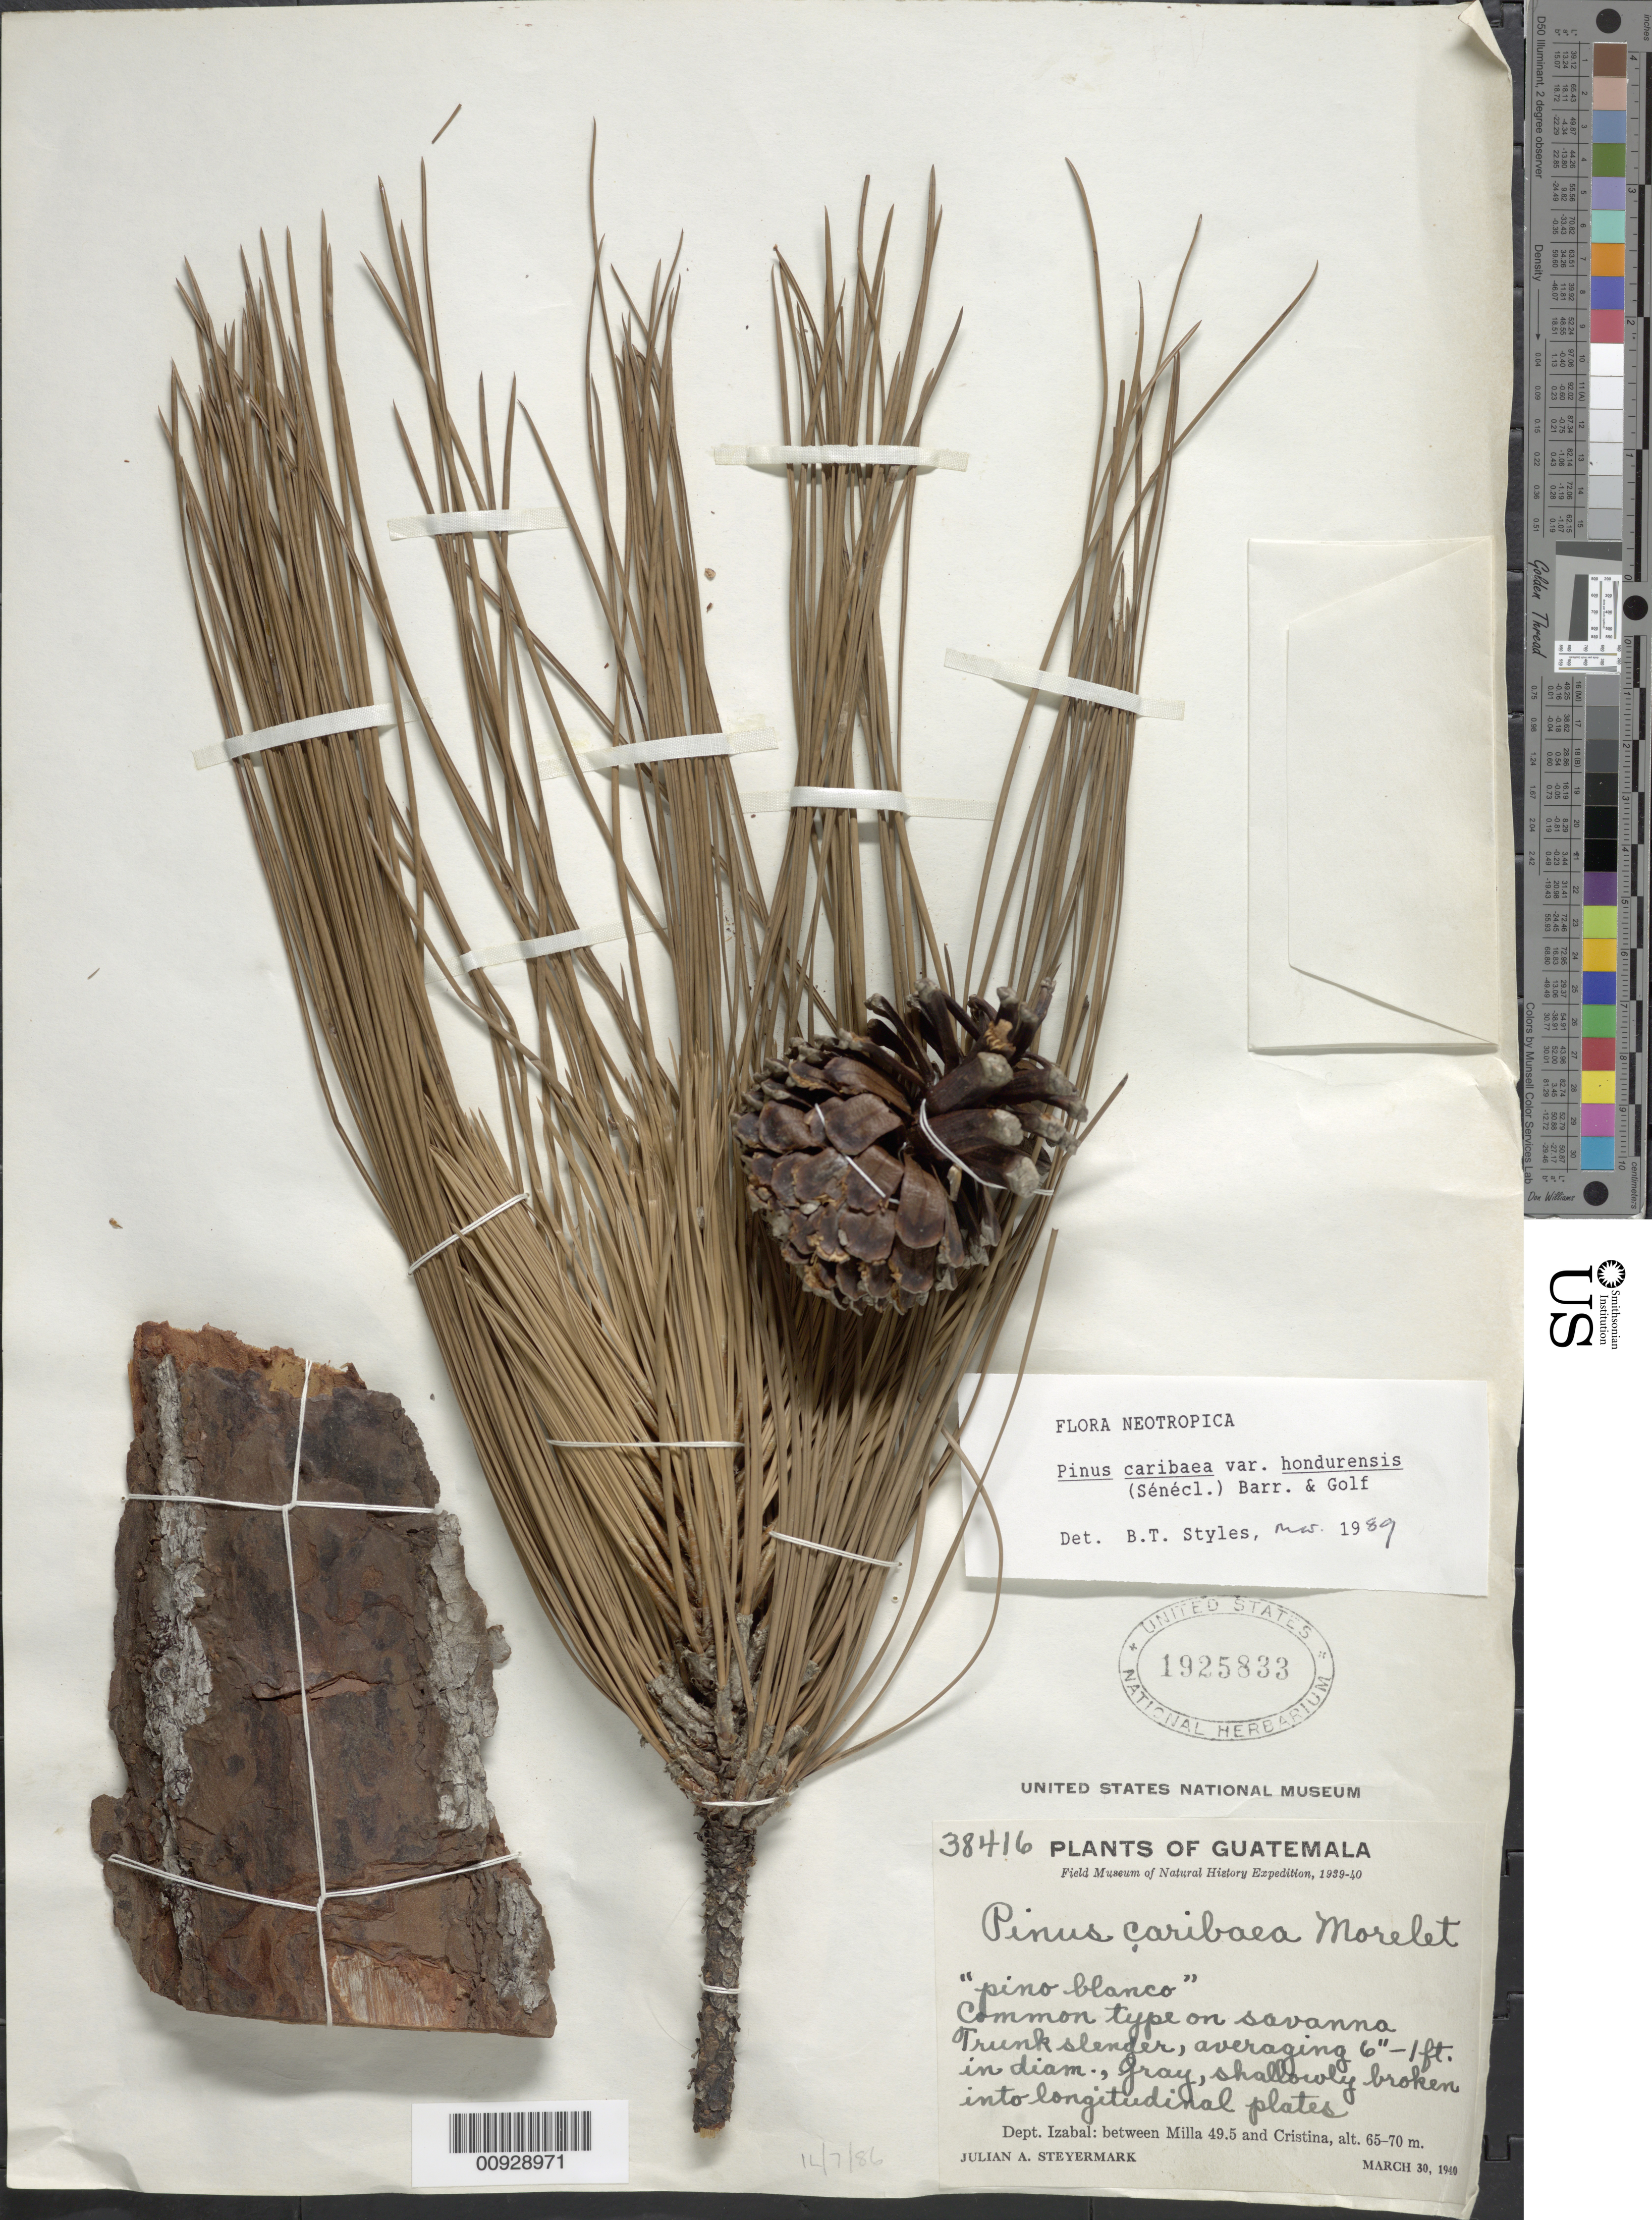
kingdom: Plantae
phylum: Tracheophyta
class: Pinopsida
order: Pinales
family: Pinaceae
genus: Pinus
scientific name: Pinus caribaea var. hondurensis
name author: (Sénécl.) W.H.G. Barrett & Golfari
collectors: J. Steyermark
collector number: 38416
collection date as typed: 30 Mar 1940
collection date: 1940-03-30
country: Guatemala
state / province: Izabal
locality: Between Milla 49.5 and Cristina.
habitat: On savanna.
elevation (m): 70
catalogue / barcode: US 1925833